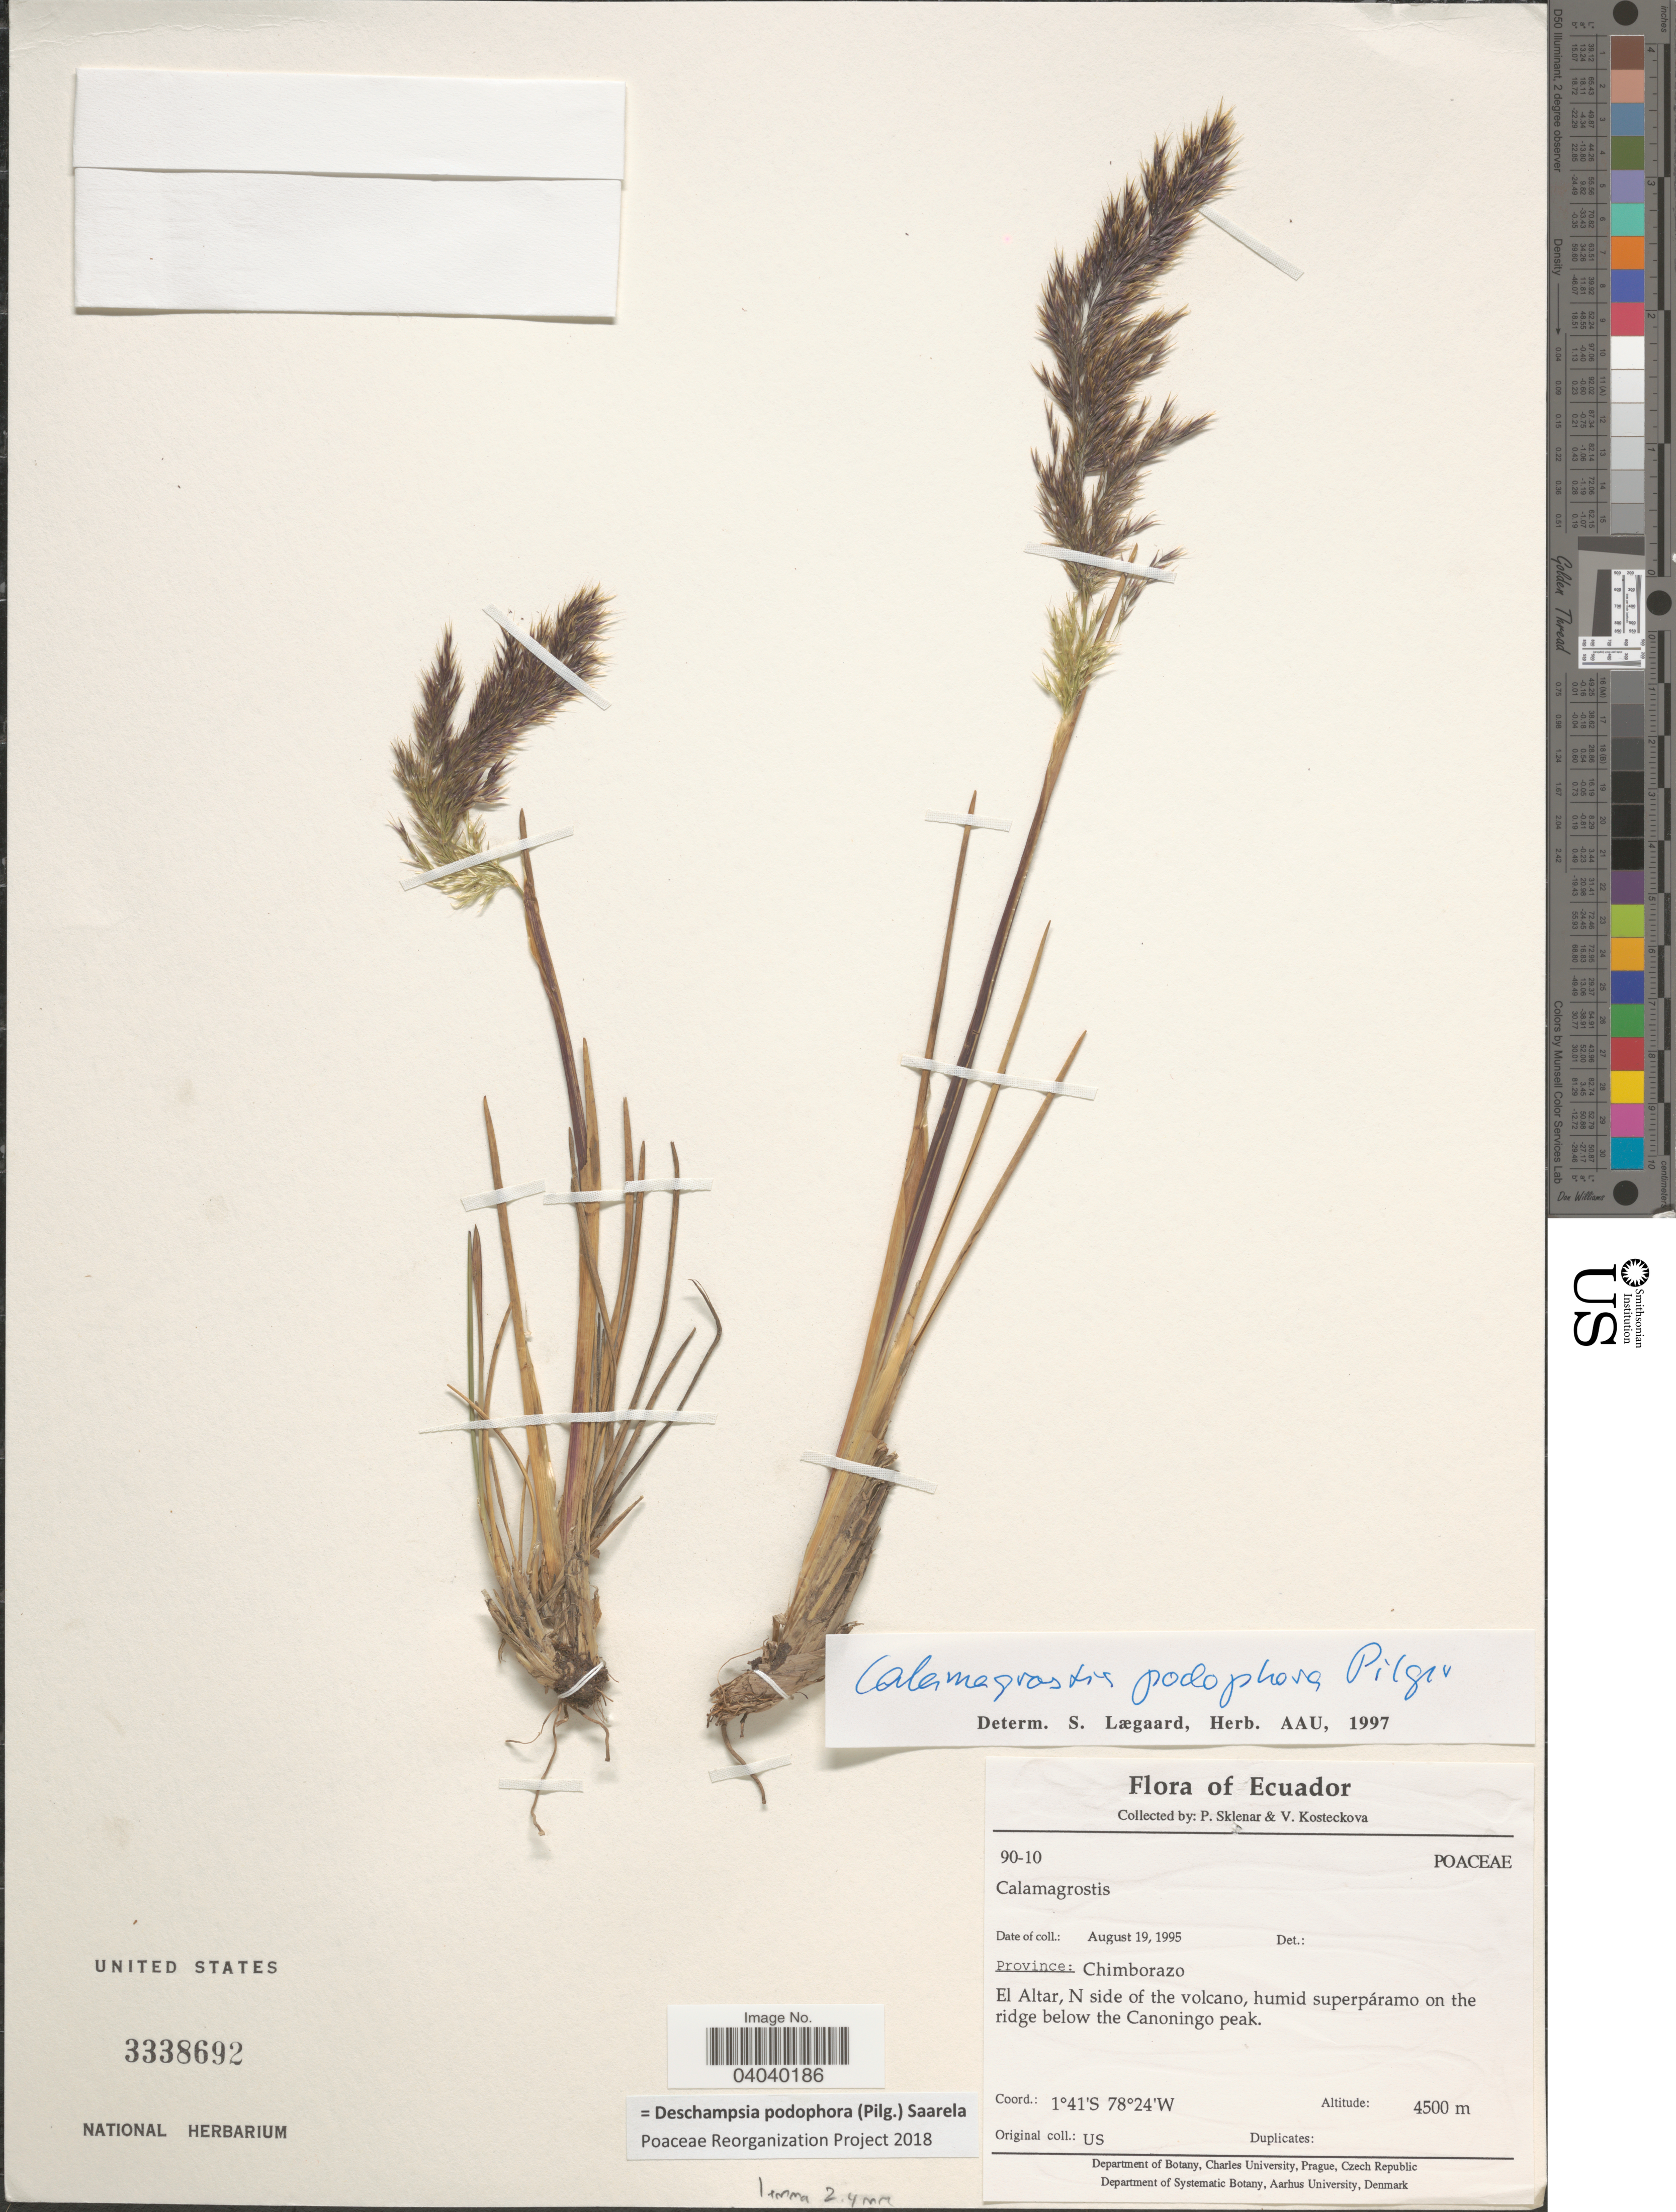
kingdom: Plantae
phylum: Tracheophyta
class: Liliopsida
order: Poales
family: Poaceae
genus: Deschampsia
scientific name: Deschampsia podophora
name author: (Pilg.) Saarela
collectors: P. Sklenar & V. Kosteckova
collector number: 90-10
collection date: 1995-08-19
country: Ecuador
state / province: Chimborazo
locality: El Altar, N side of the volcano, humid superpáramo on the ridge below the Canoningo peak.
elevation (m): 4500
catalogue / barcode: US 3338692